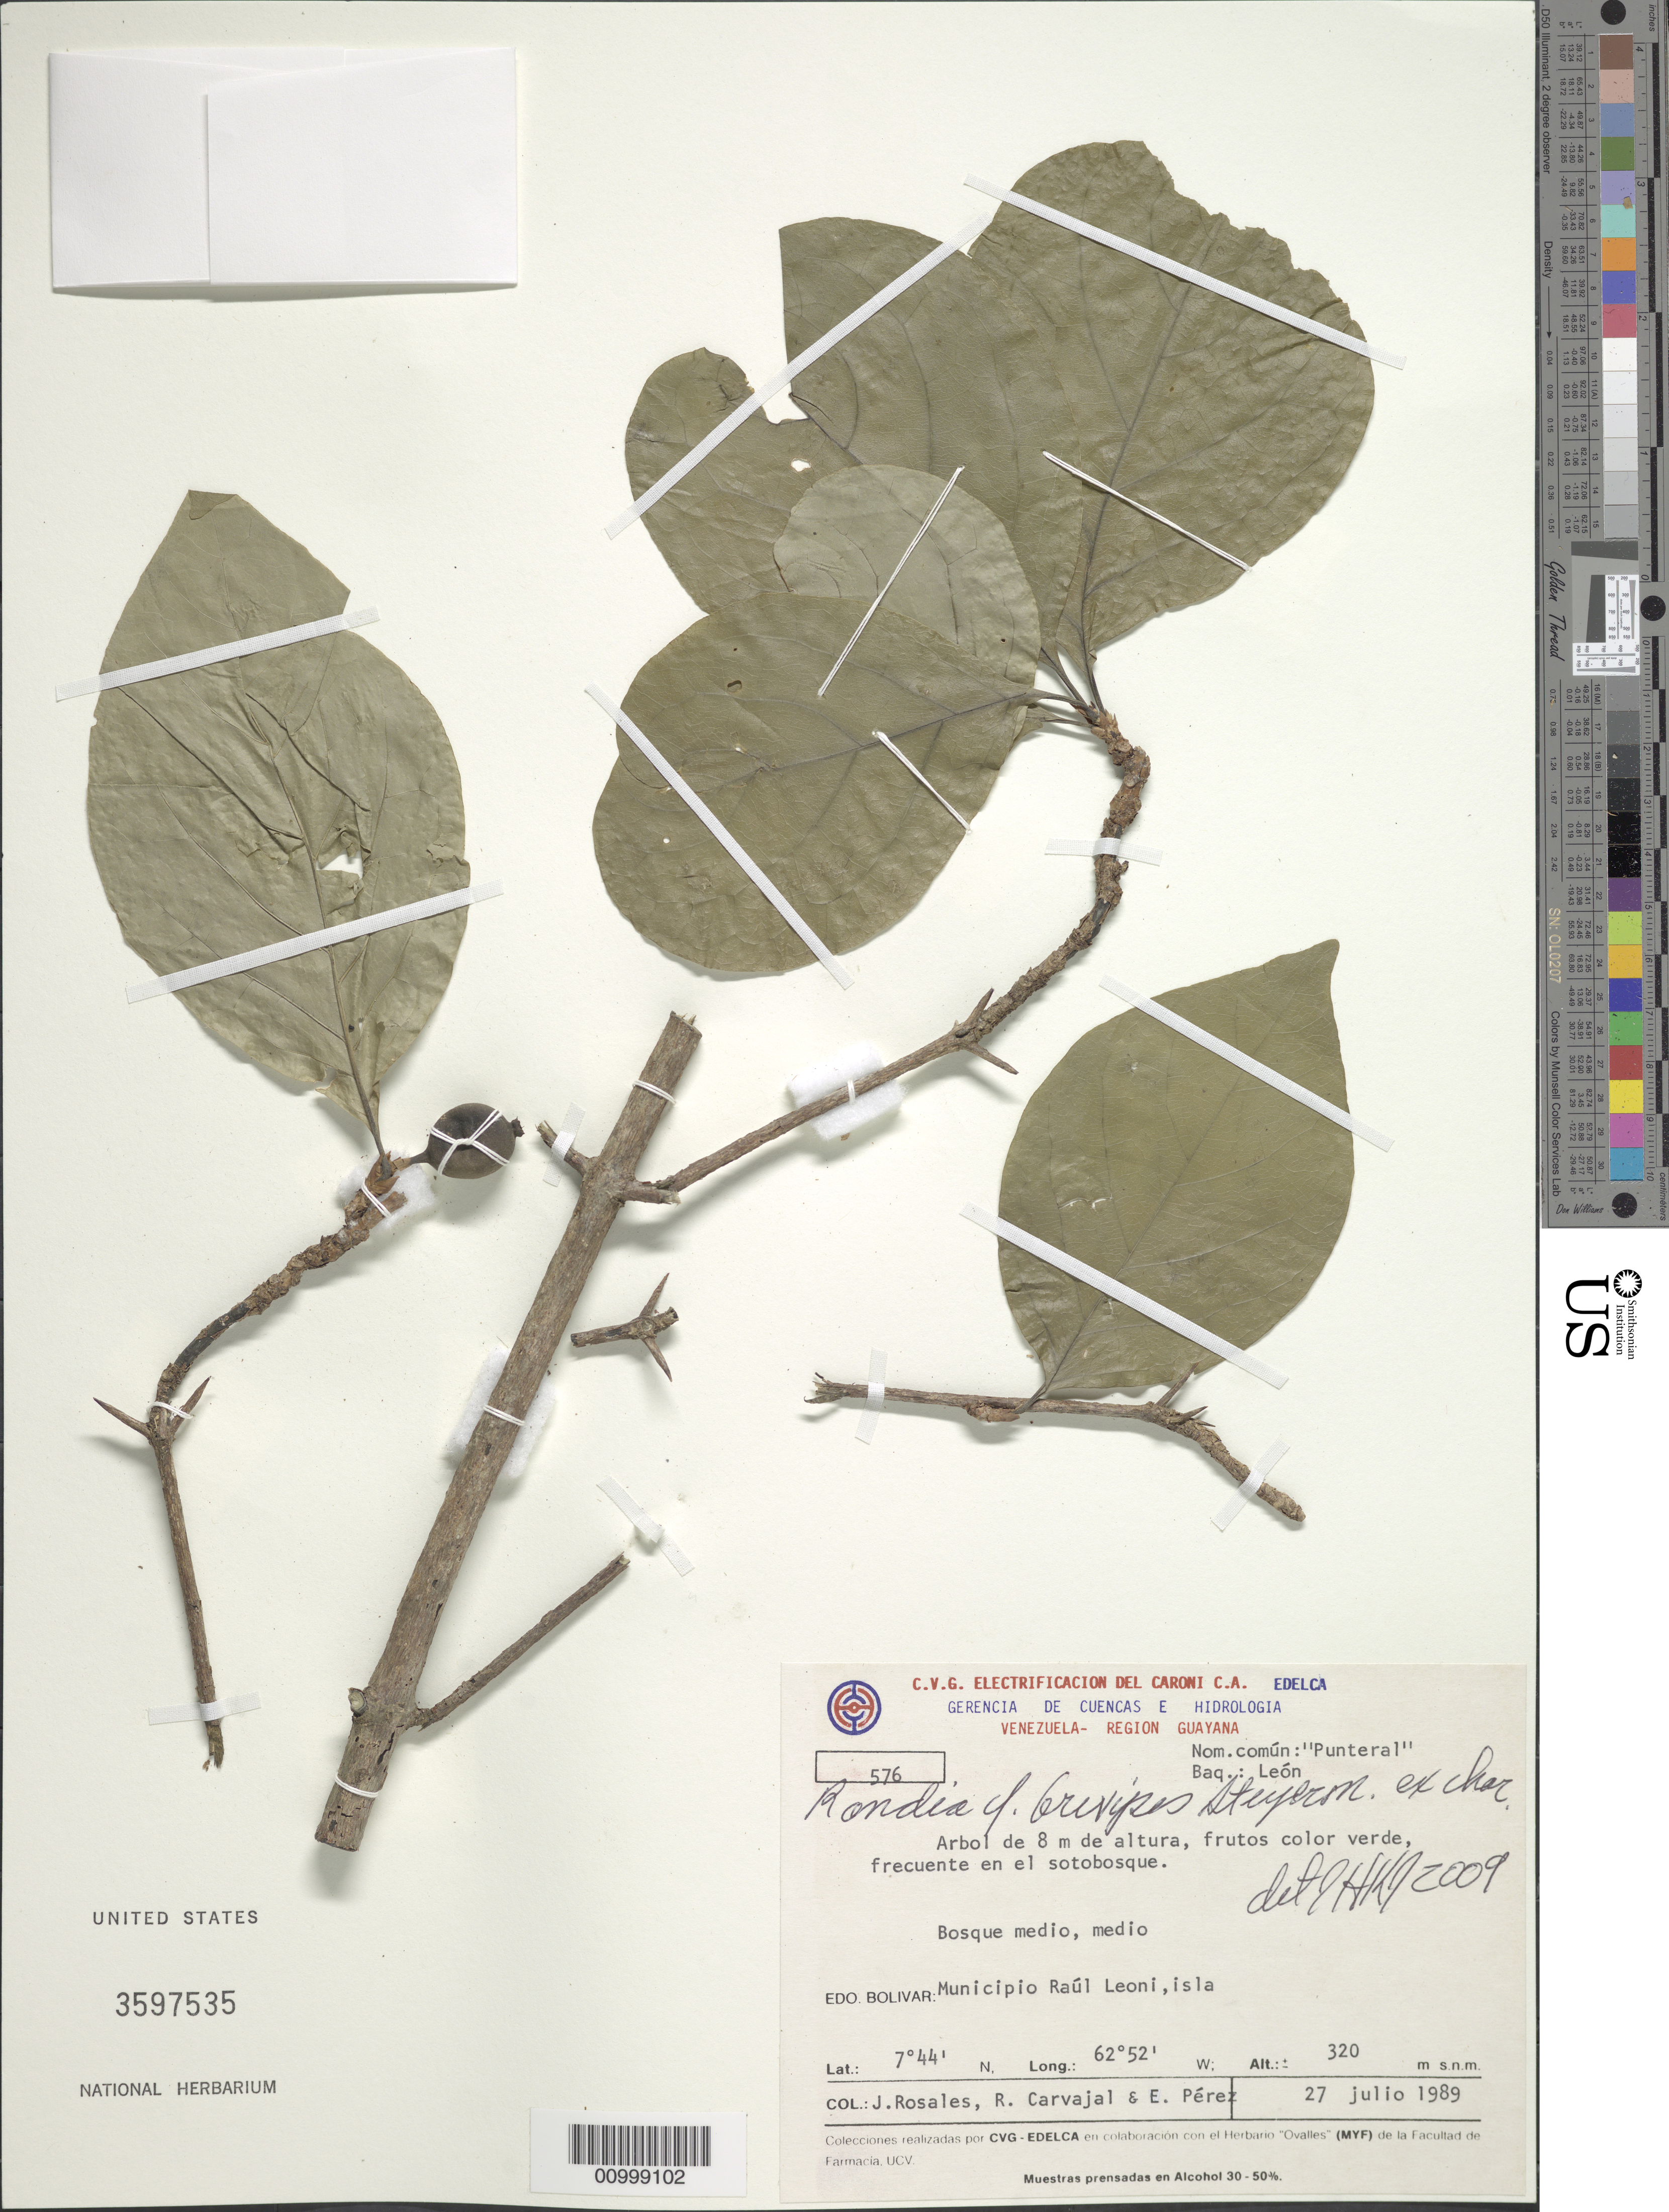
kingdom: Plantae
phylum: Tracheophyta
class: Magnoliopsida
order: Gentianales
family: Rubiaceae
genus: Randia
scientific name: Randia brevipes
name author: Steyerm.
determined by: Kirkbride, J. H.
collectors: J. Rosales, R. Carvajal & E. Pérez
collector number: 576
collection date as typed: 27-Jul-89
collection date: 1989-07-27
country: Venezuela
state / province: Bolívar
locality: Municipio Raul Leono, isla.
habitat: Bosque medio, medio.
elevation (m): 320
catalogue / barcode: US 3597535